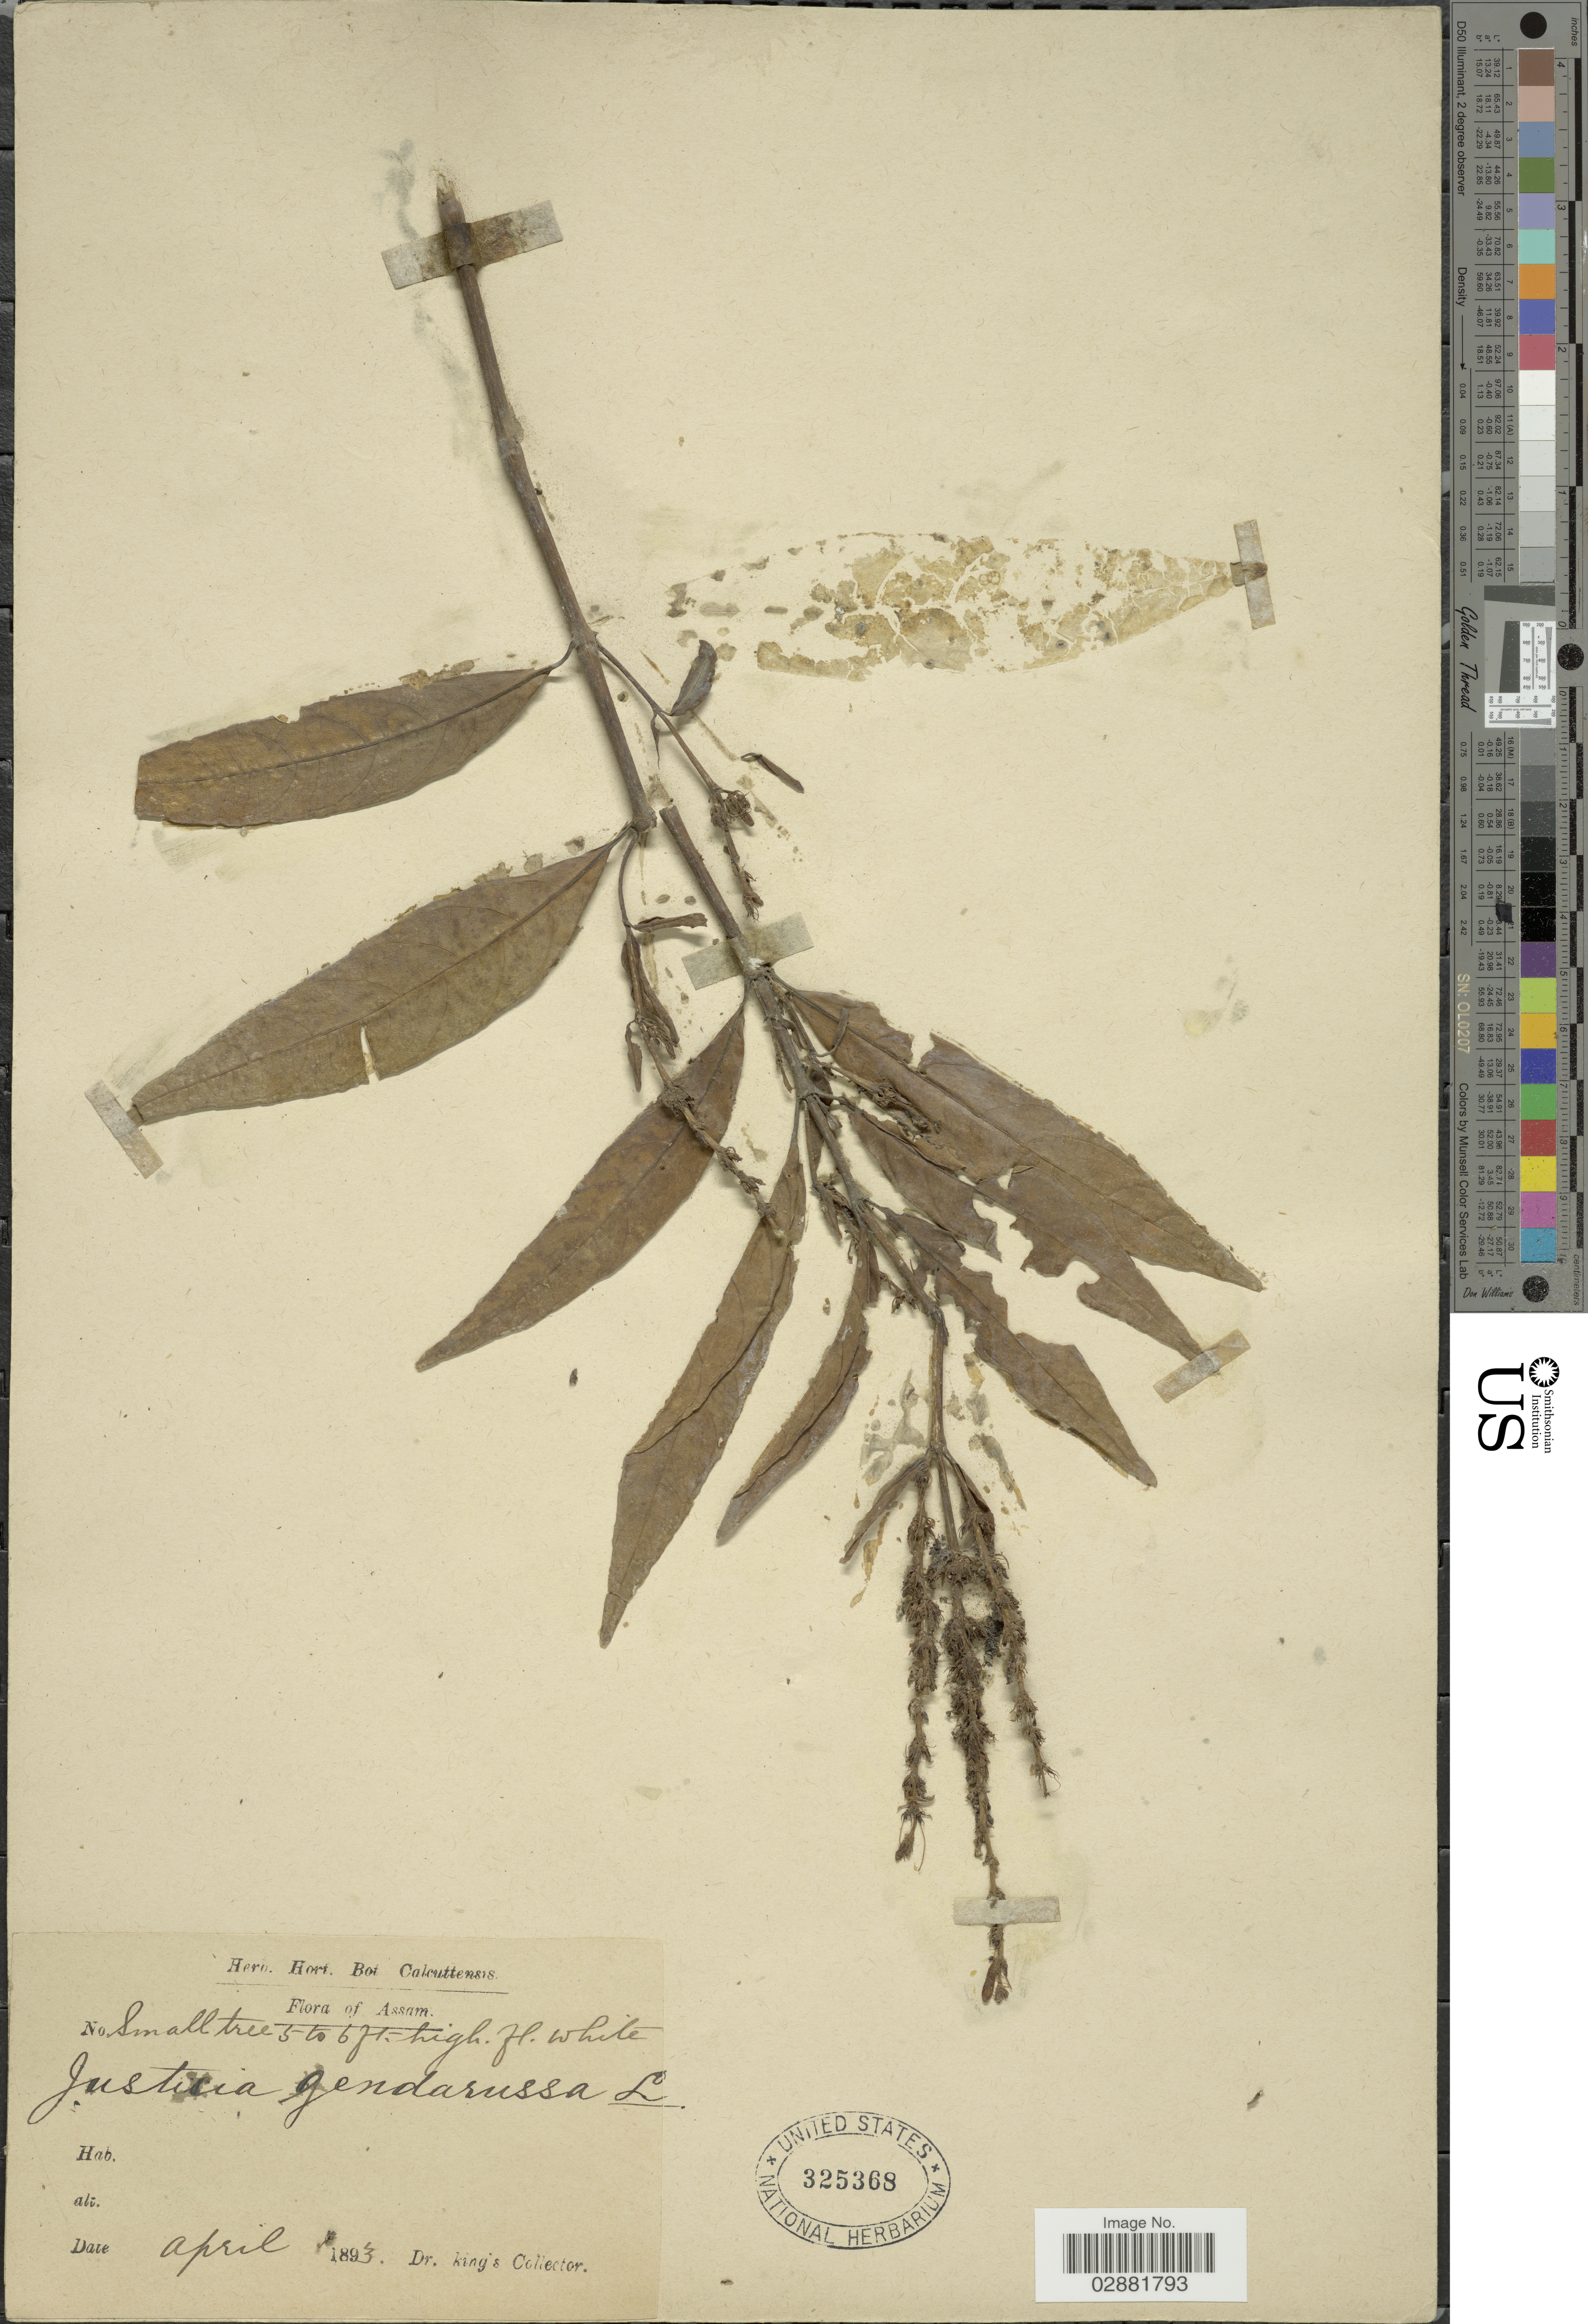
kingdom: Plantae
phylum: Tracheophyta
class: Magnoliopsida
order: Lamiales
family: Acanthaceae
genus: Justicia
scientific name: Justicia gendarussa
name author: Burm. f.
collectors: G. King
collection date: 1893-04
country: India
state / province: Assam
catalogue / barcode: US 325368